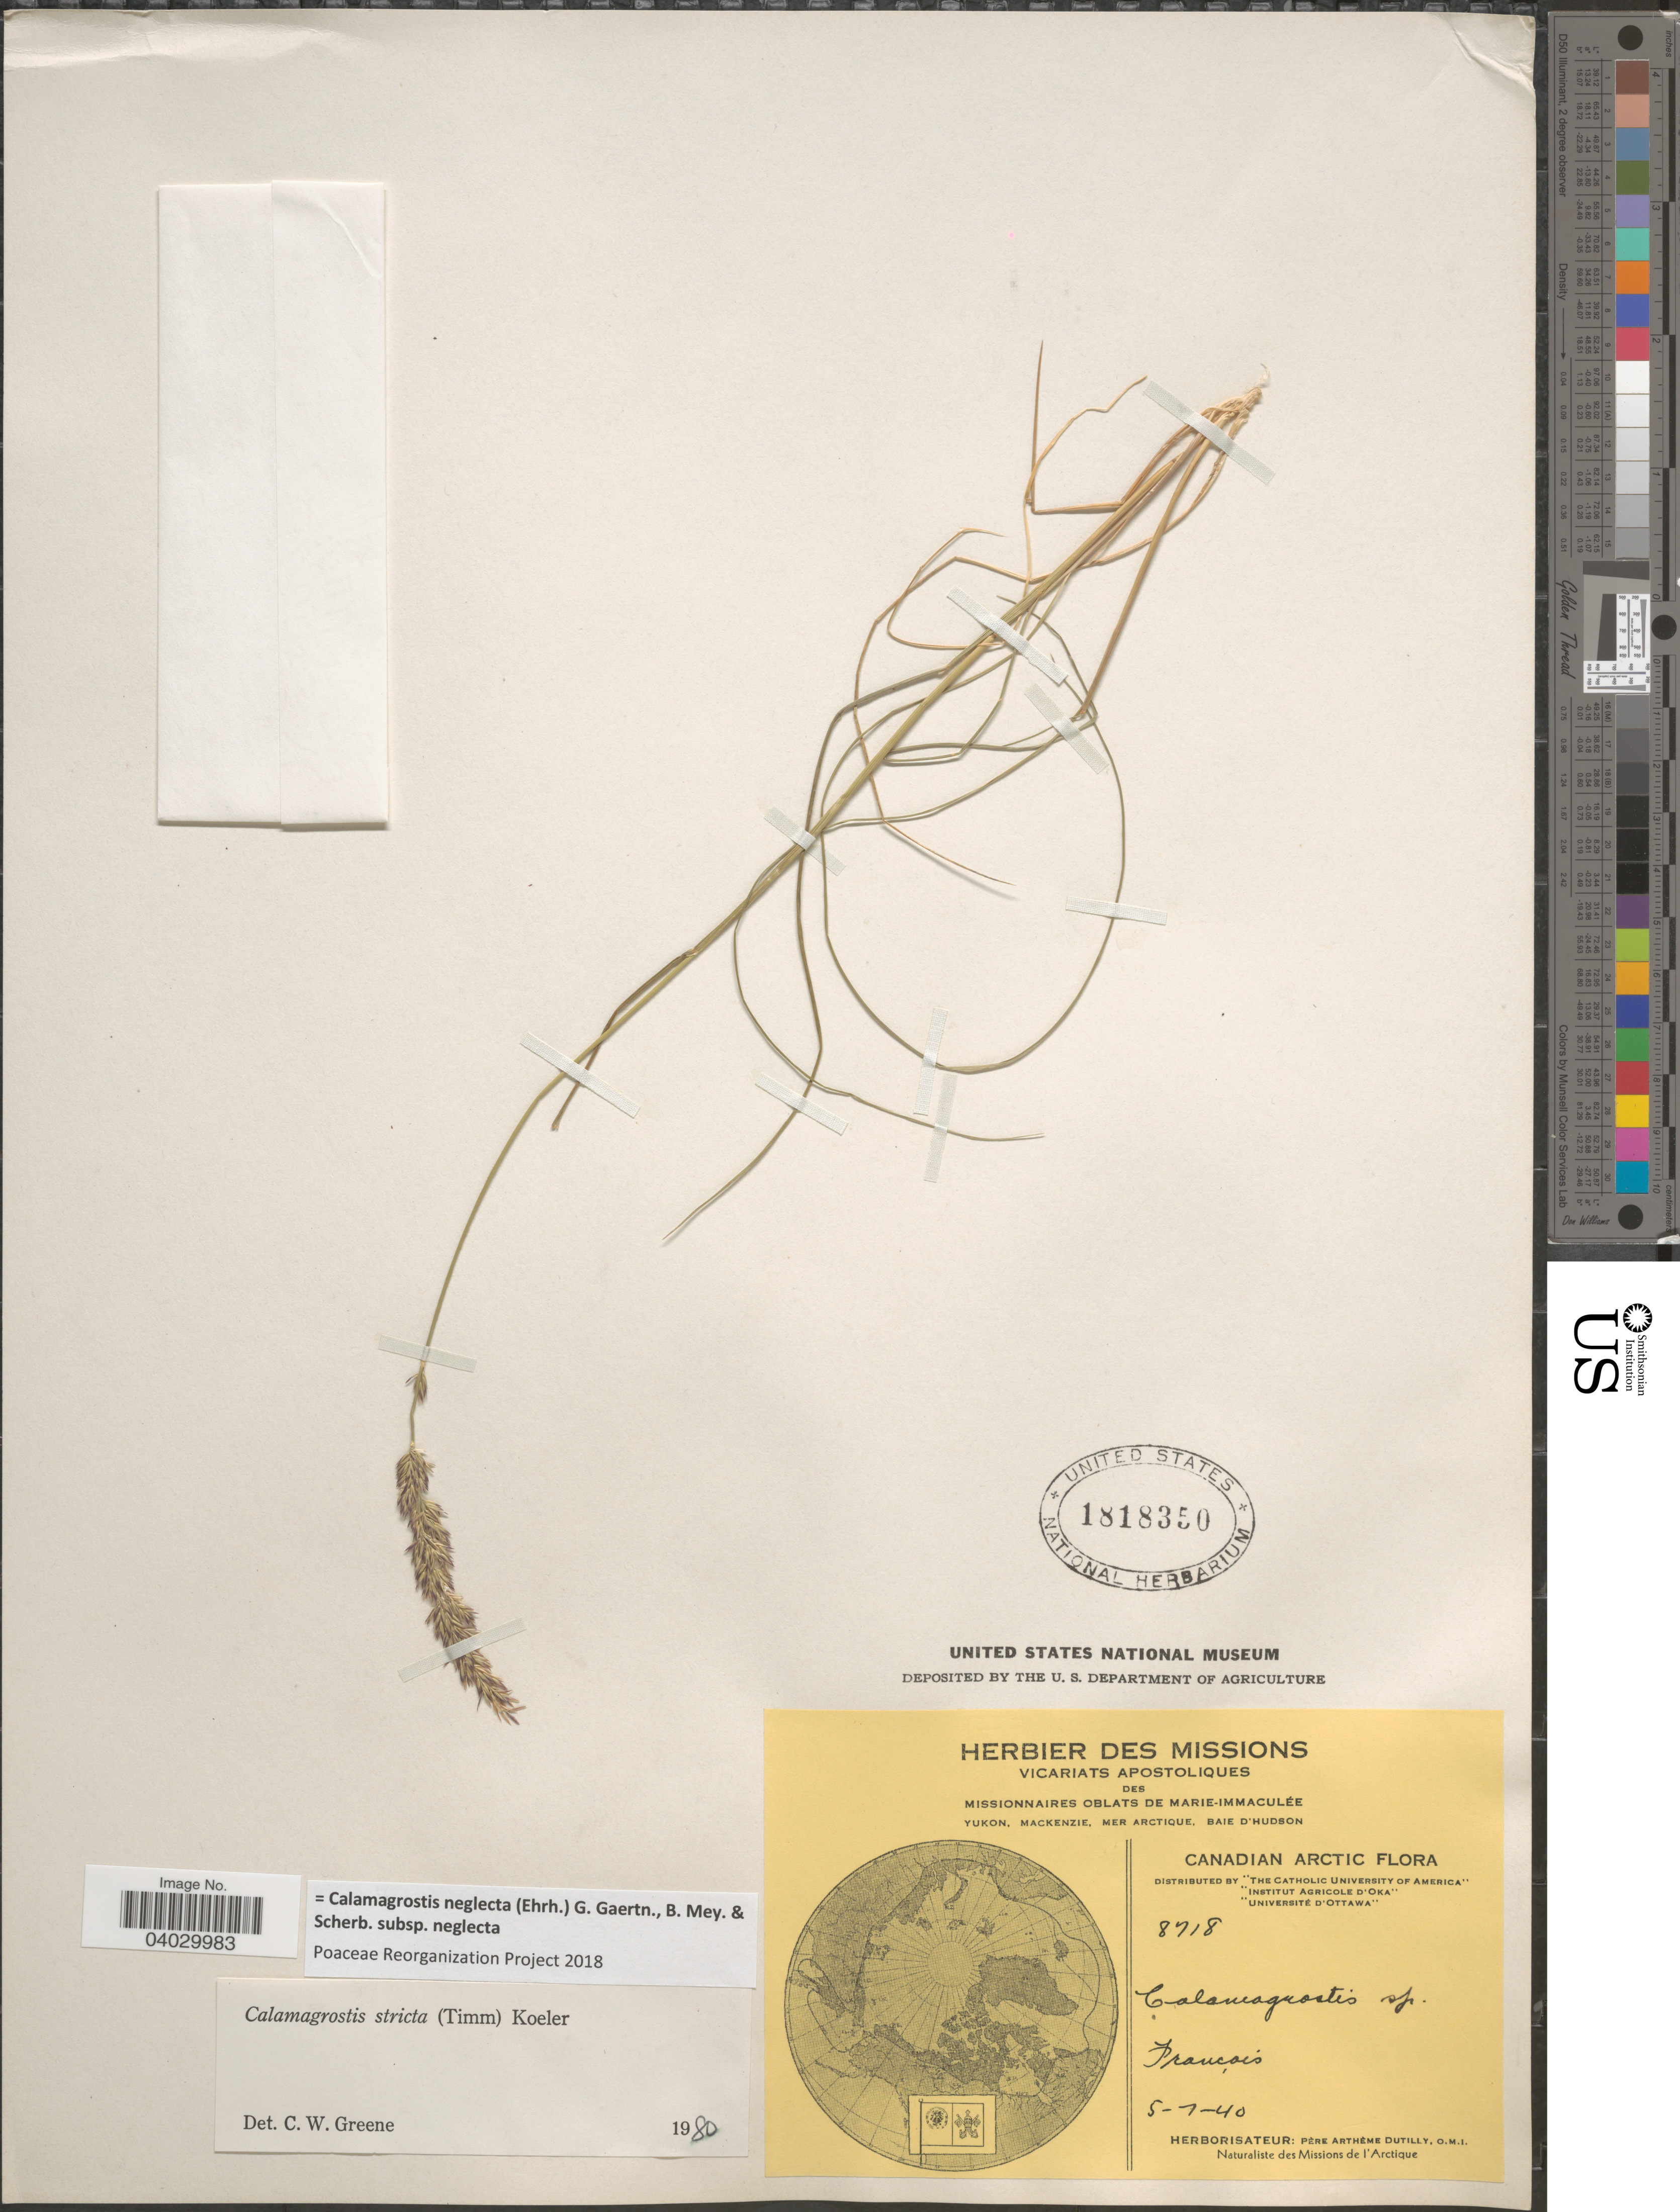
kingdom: Plantae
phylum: Tracheophyta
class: Liliopsida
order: Poales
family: Poaceae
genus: Calamagrostis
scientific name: Calamagrostis neglecta subsp. neglecta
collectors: ex Herb. Pêre Arthême Dutilly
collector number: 8718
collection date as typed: Transcribed d/m/y: 5/7/40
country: Canada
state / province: Yukon Territory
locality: Prancois [unsure placement].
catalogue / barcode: US 1818350